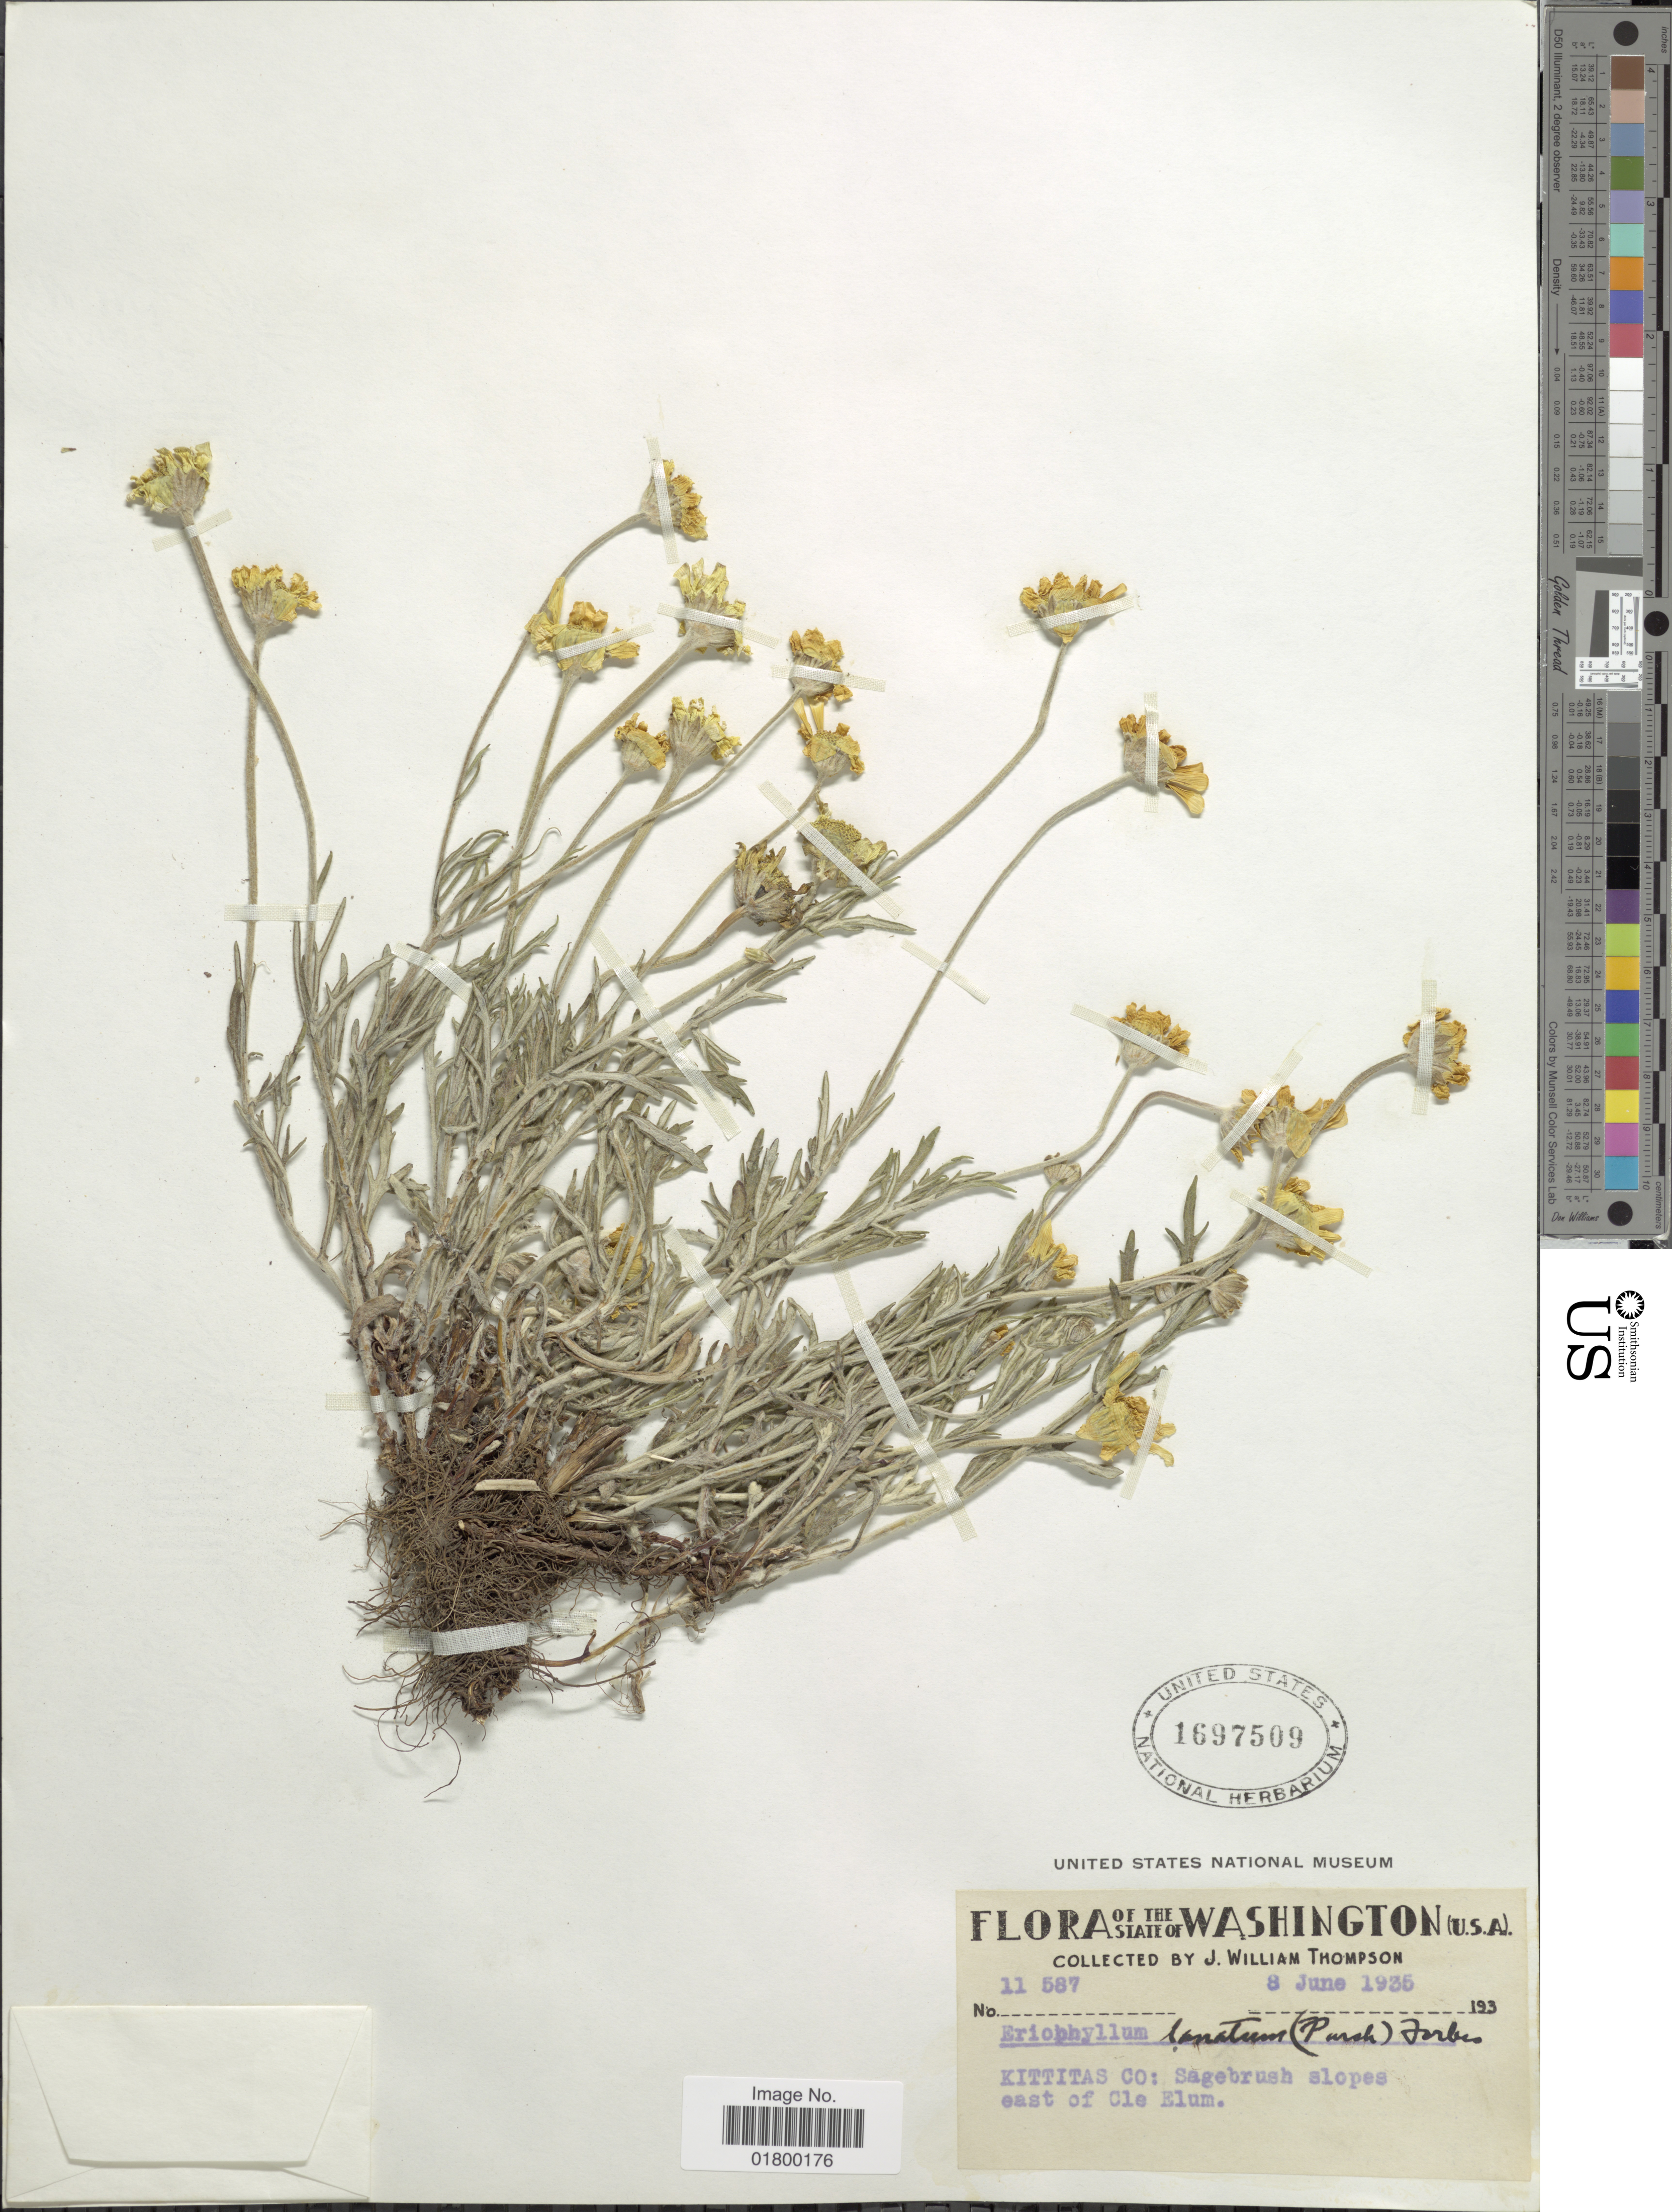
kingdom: Plantae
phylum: Tracheophyta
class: Magnoliopsida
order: Asterales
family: Asteraceae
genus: Eriophyllum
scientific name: Eriophyllum lanatum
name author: (Pursh) J. Forbes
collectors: J. W. Thompson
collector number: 11587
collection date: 1935-06-08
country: United States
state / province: Washington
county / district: Kittitas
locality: Kittitas Co: Sagebrush slopes east of Cle Elum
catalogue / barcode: US 1697509